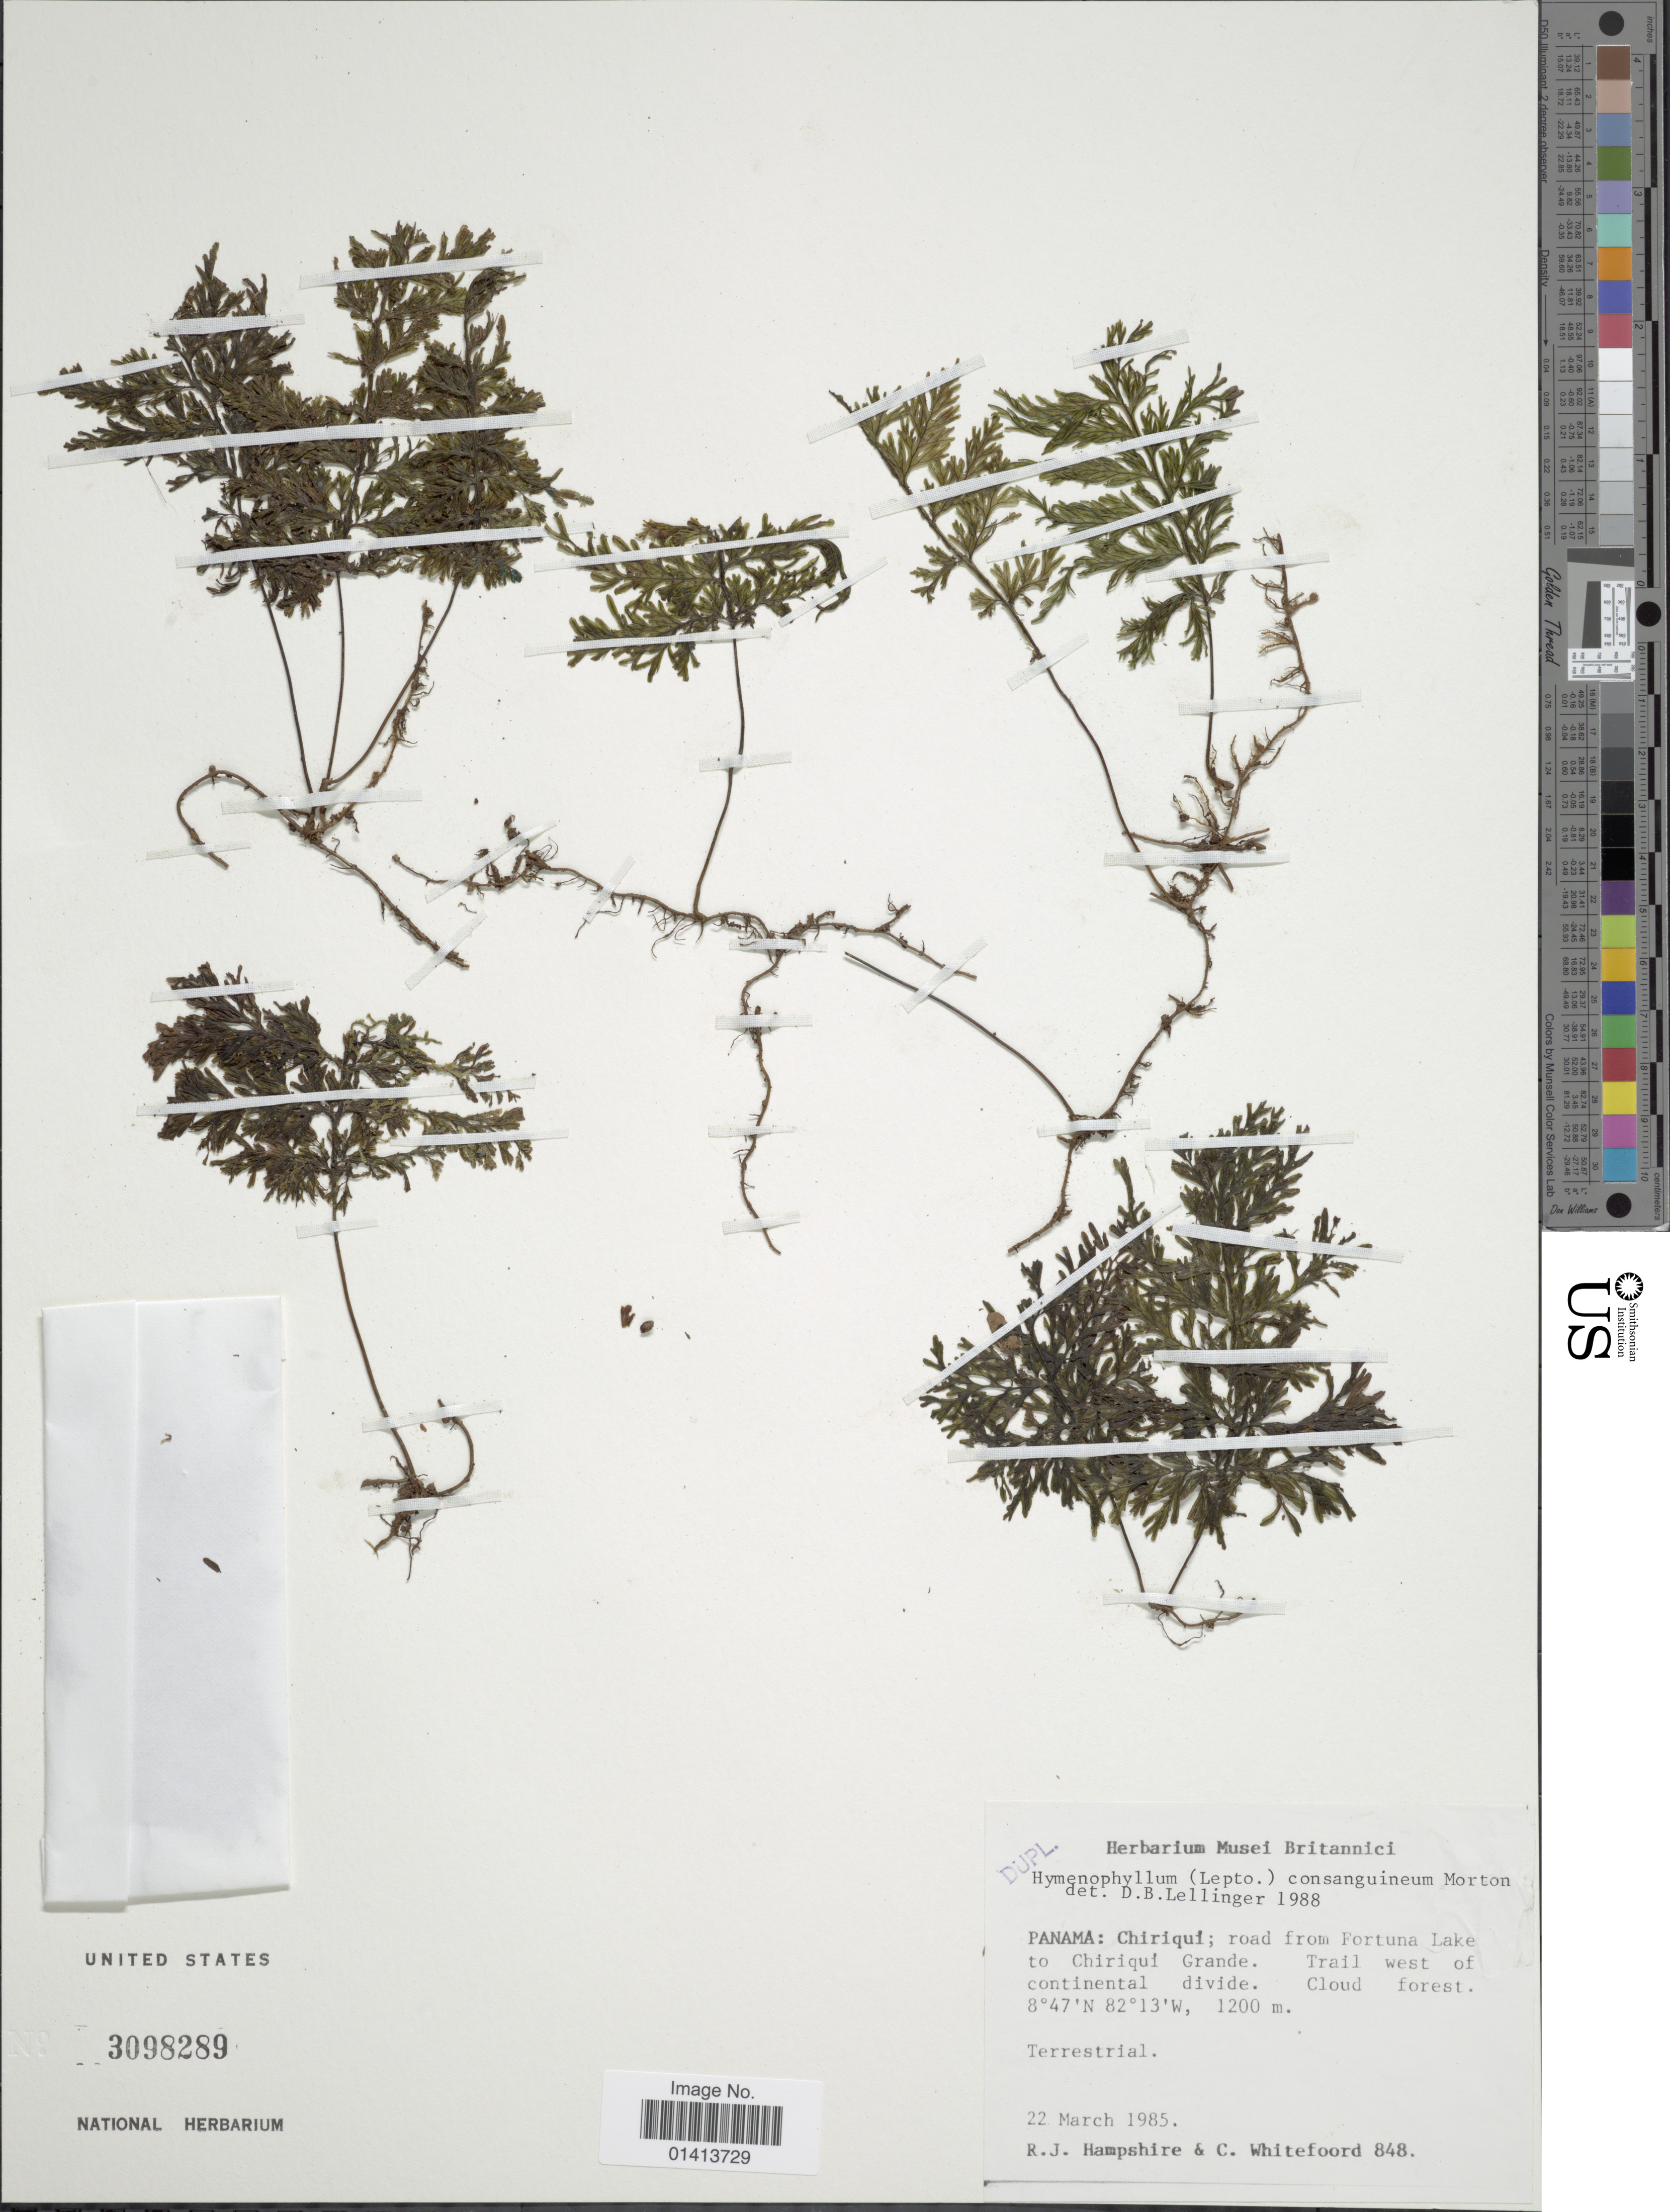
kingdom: Plantae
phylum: Tracheophyta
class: Polypodiopsida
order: Hymenophyllales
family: Hymenophyllaceae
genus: Hymenophyllum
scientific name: Hymenophyllum consanguineum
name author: C.V. Morton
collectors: R. Hampshire & C. Whitefoord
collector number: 848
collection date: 1985-03-22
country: Panama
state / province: Chiriqui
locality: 2 km south of Fortuna Lake to Chiriqui Grande. Trail west of continental divide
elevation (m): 1200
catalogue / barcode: US 3098289